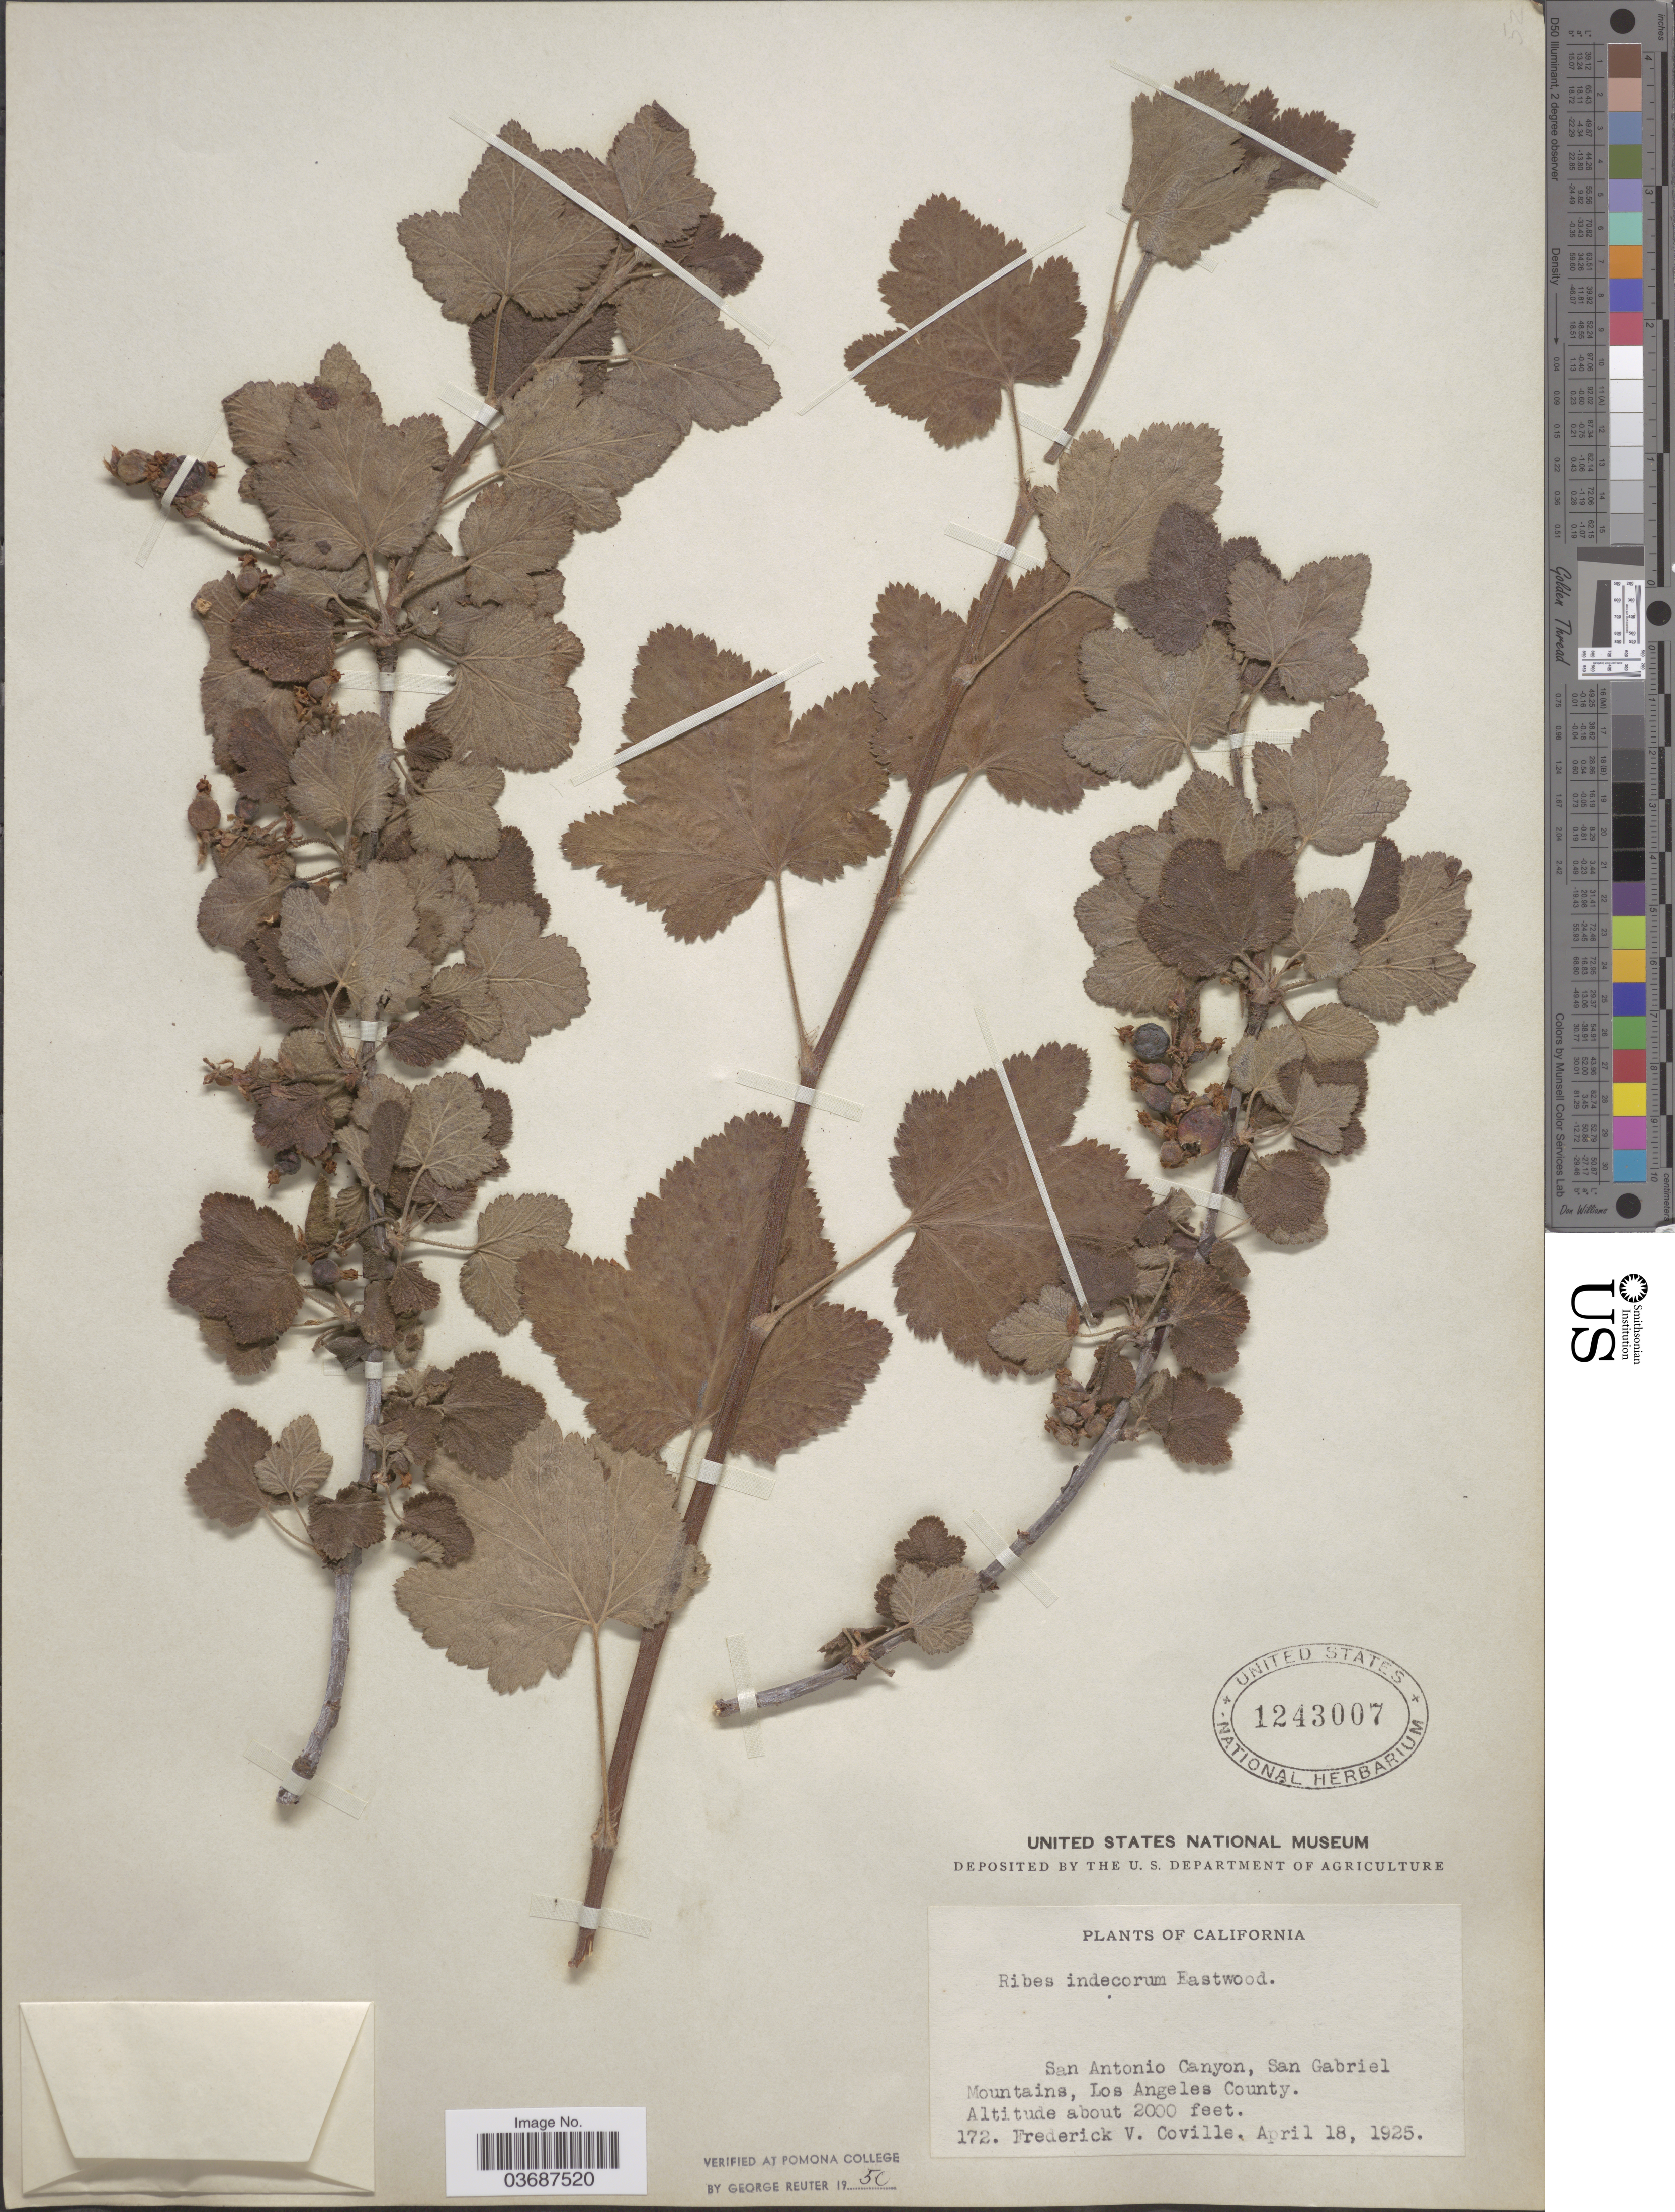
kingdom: Plantae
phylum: Tracheophyta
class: Magnoliopsida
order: Saxifragales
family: Grossulariaceae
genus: Ribes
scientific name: Ribes indecorum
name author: Eastw.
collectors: F. V. Coville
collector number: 172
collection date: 1925-04-18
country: United States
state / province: California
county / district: Los Angeles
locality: San Antonio Canyon, San Gabriel Mountains, Los Angeles County.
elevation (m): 610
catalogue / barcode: US 1243007